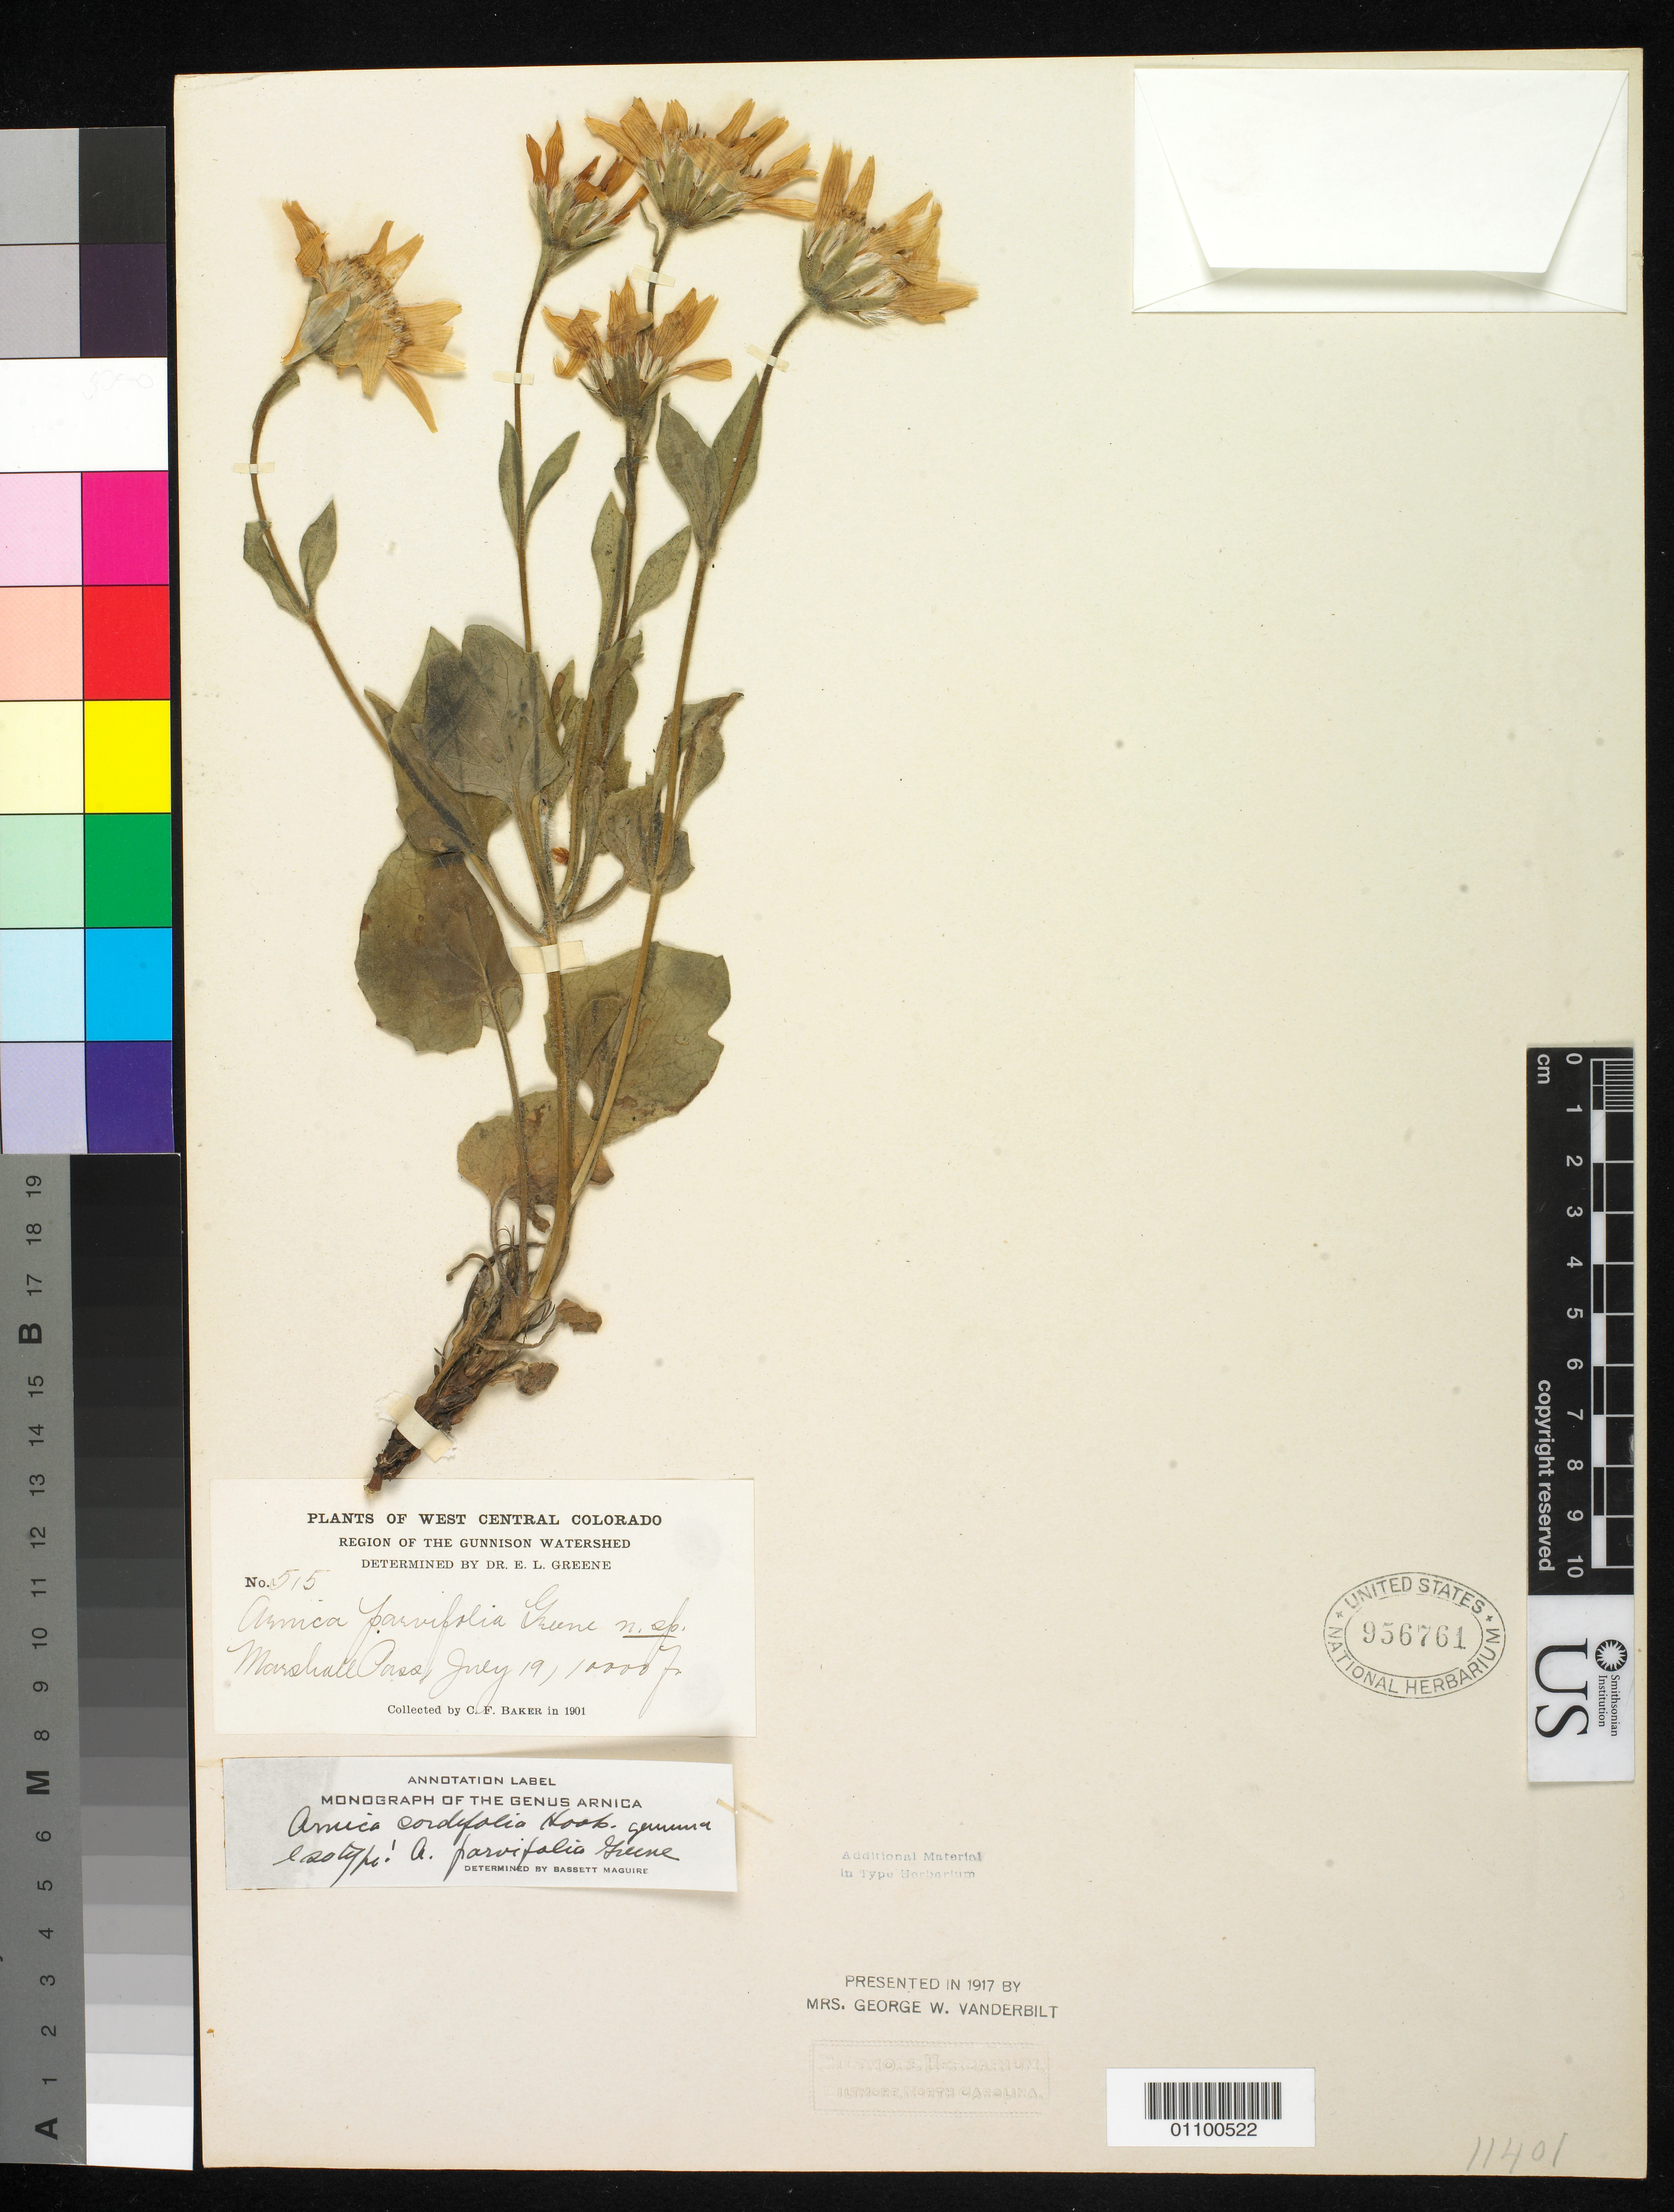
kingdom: Plantae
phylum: Tracheophyta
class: Magnoliopsida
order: Asterales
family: Asteraceae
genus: Arnica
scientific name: Arnica parvifolia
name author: Greene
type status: Isotype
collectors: C. F. Baker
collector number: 515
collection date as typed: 19 Jul 1901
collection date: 1901-07-19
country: United States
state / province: Colorado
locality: Gunnison Watershed, Marshall Pass; alt. 10000 ft.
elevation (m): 3048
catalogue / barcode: US 956761